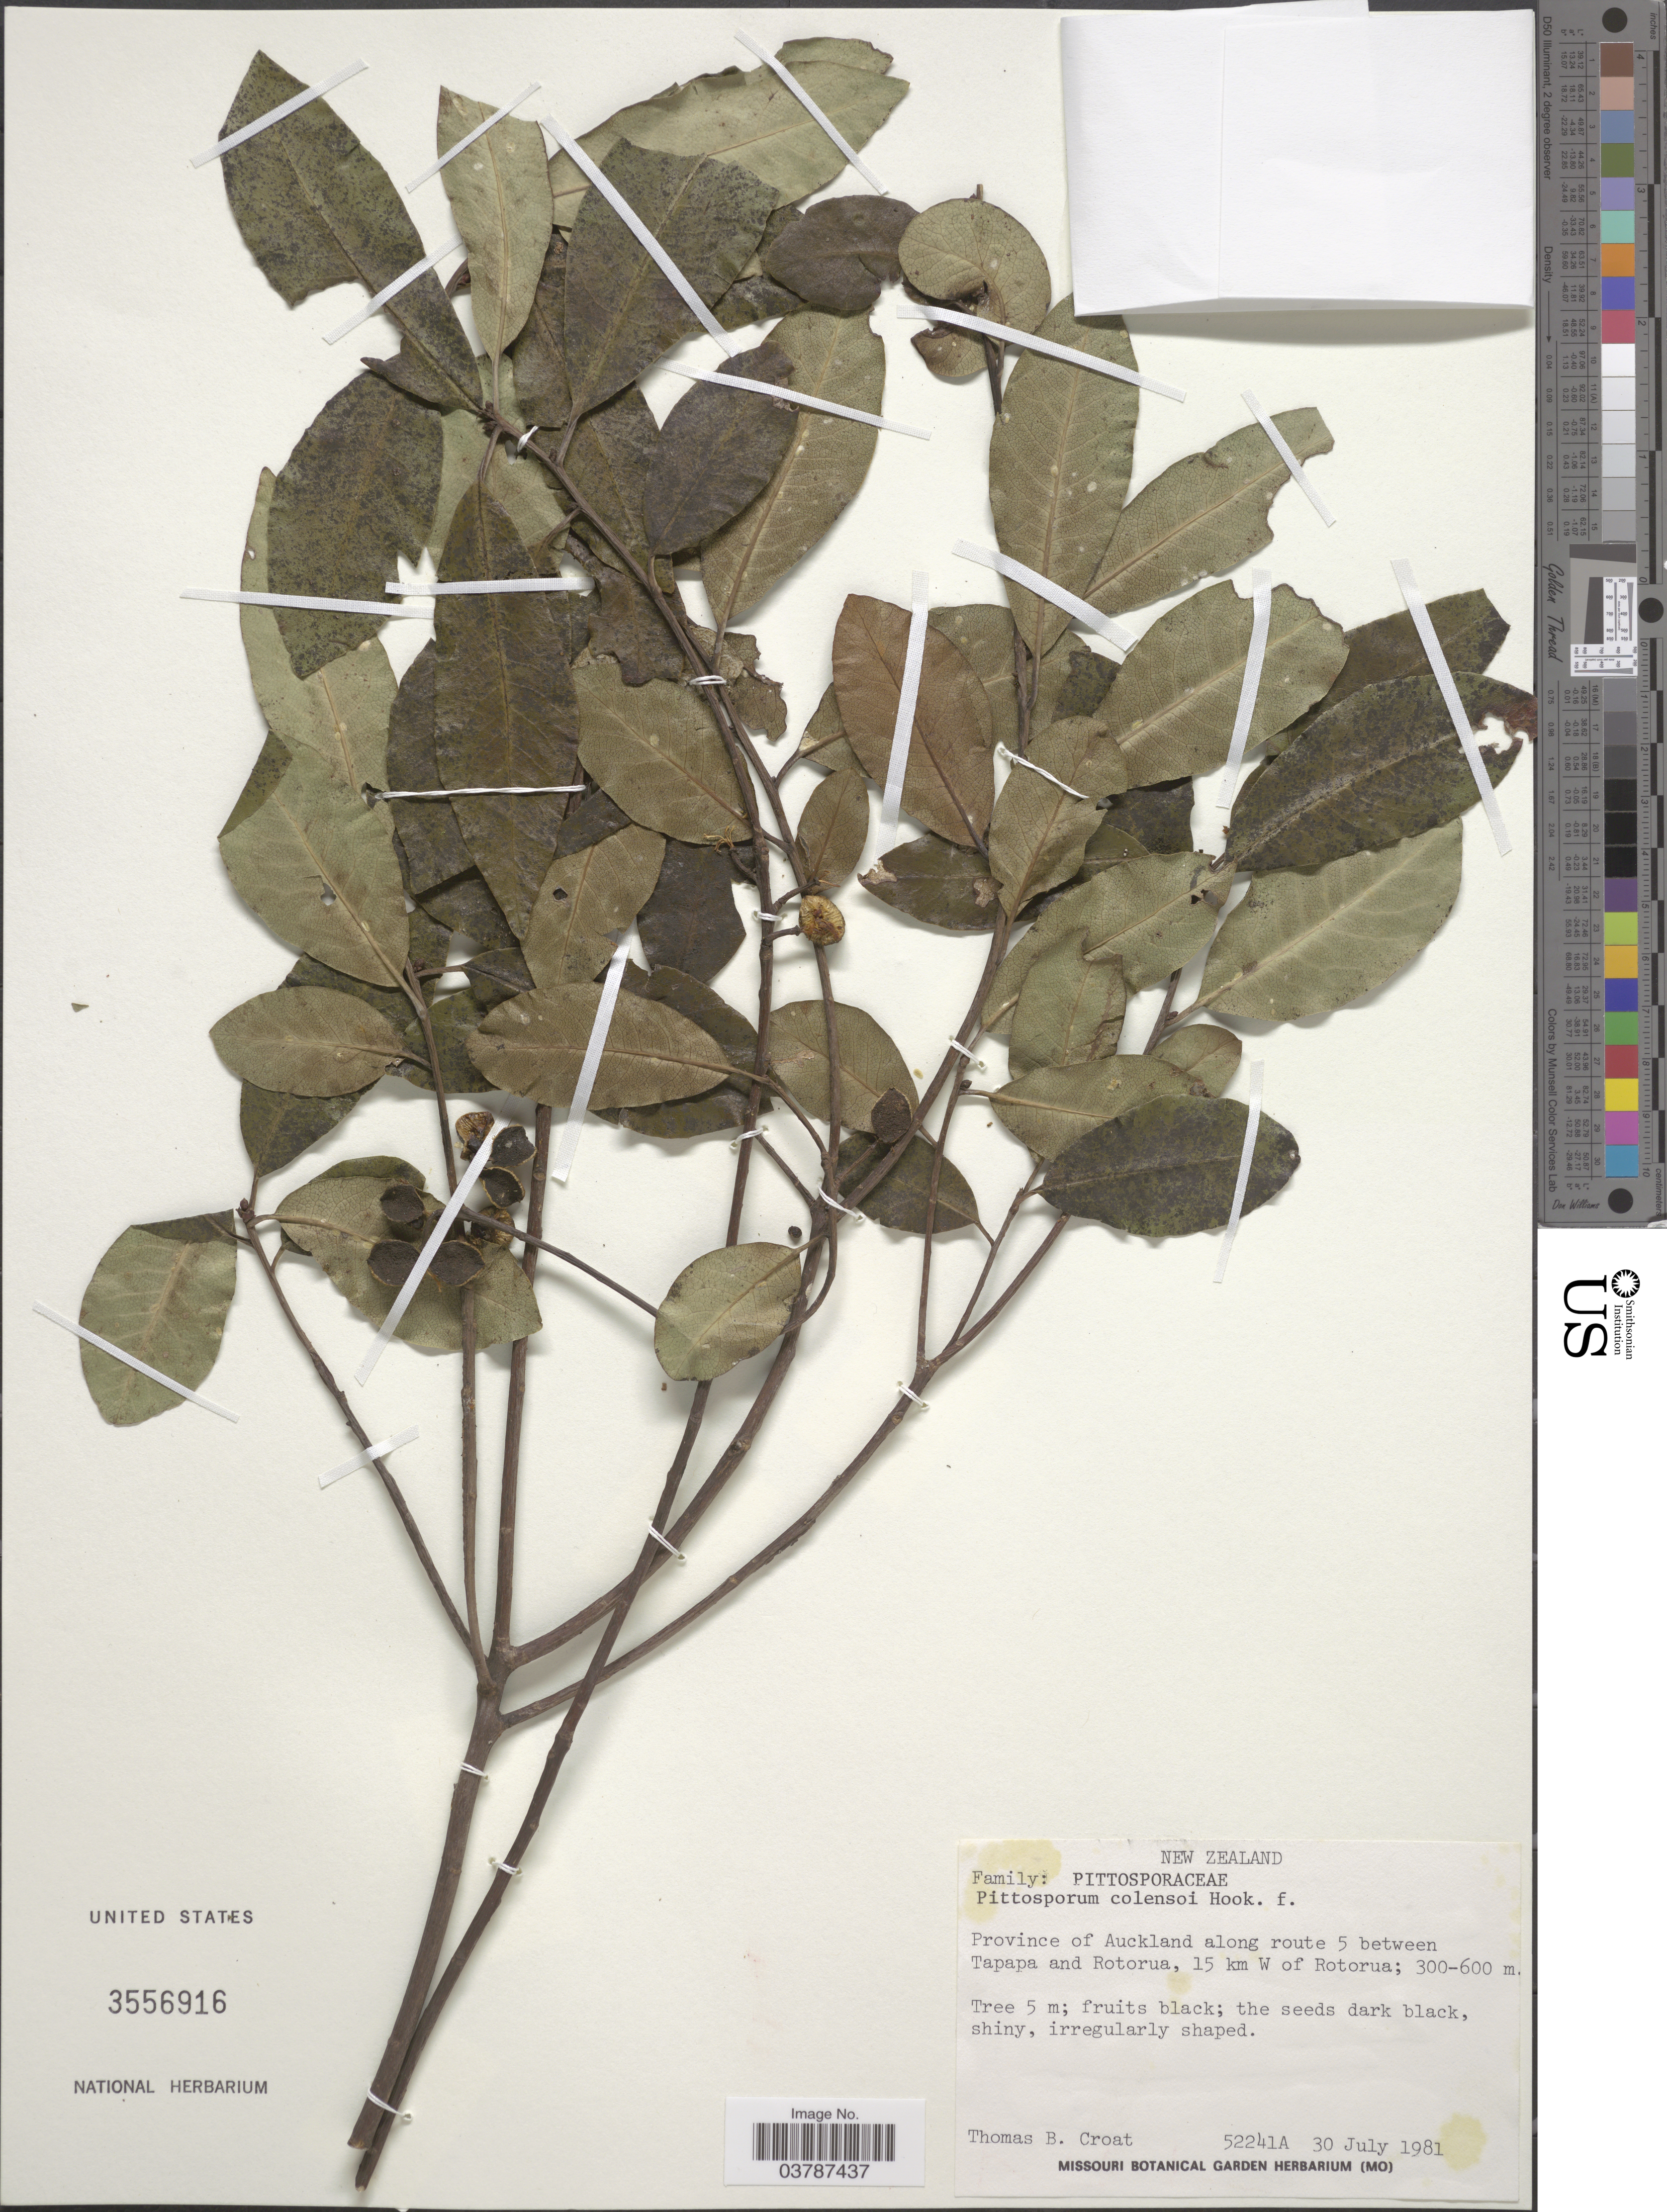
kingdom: Plantae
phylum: Tracheophyta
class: Magnoliopsida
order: Apiales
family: Pittosporaceae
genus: Pittosporum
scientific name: Pittosporum colensoi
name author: Hook. f.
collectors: T. B. Croat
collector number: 52241A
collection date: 1981-07-30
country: New Zealand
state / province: Auckland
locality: Along route 5 between Tapapa and Rotorua, 15 km W of Rotorua.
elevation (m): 300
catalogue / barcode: US 3556916